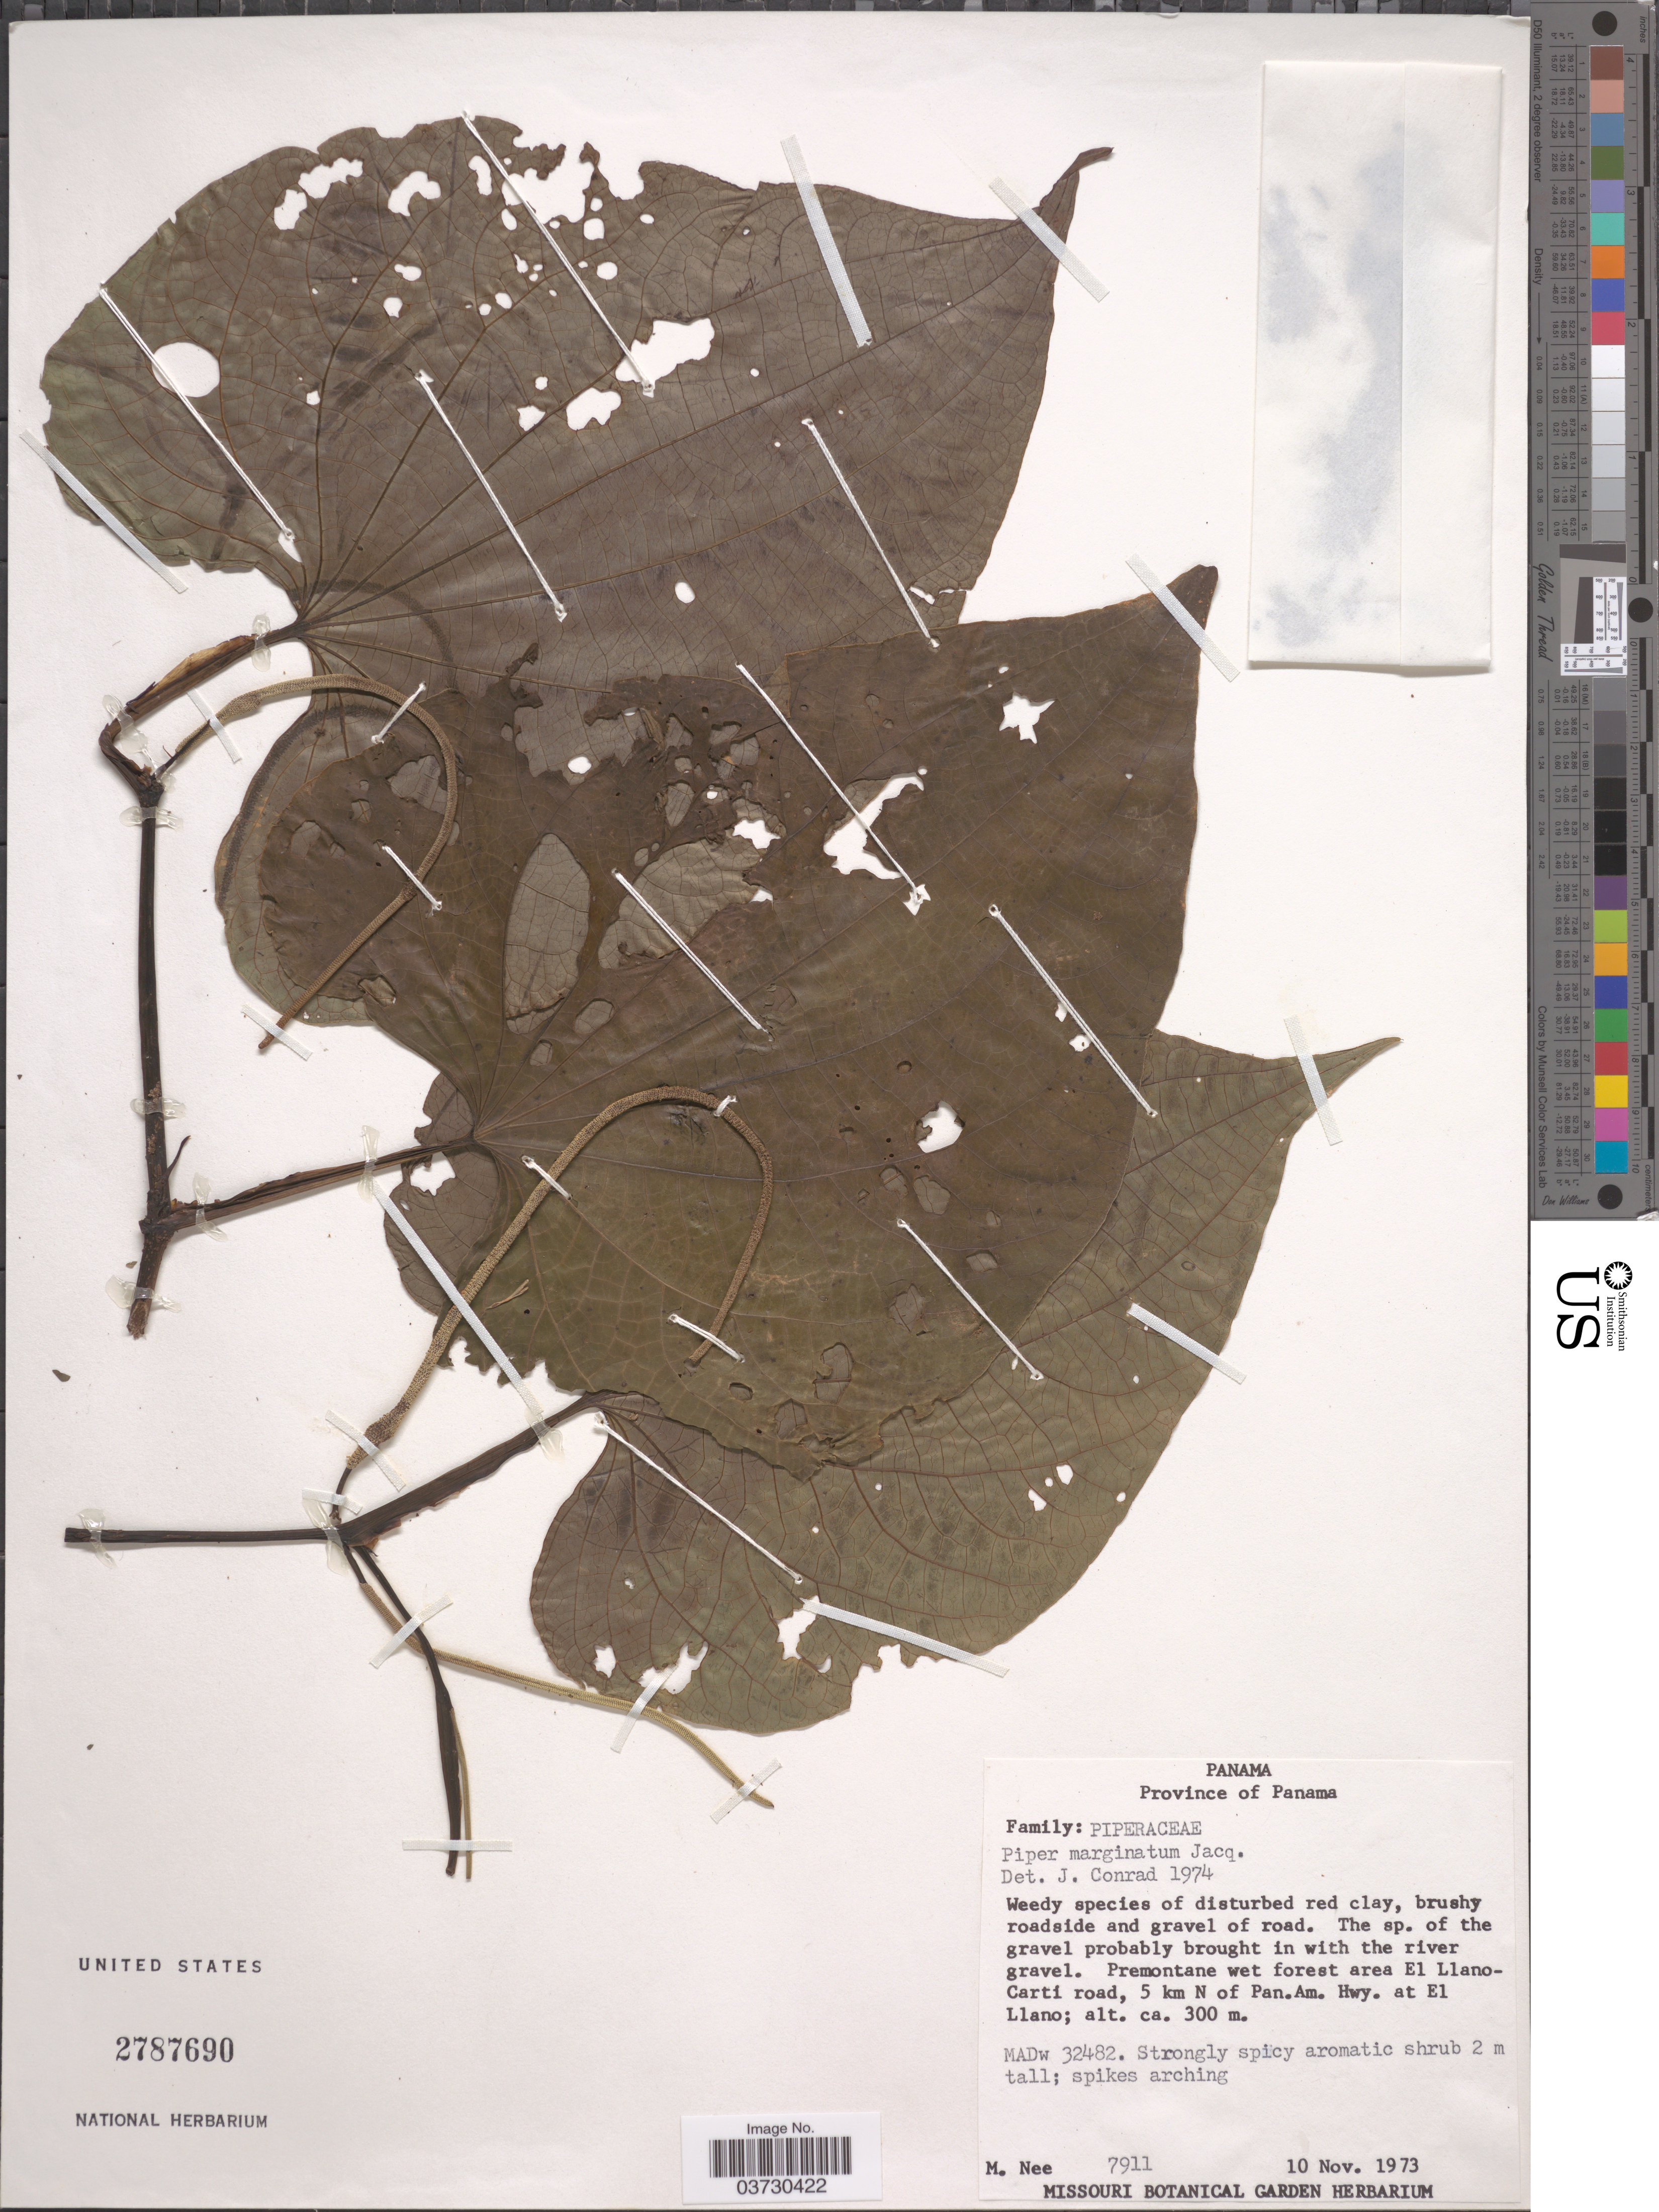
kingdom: Plantae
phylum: Tracheophyta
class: Magnoliopsida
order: Piperales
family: Piperaceae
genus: Piper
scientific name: Piper marginatum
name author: Jacq.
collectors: M. Nee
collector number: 7911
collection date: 1973-11-10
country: Panama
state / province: Panamá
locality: Premontane wet forest area El Llano-Carti road, 5 km N of Pan.Am. Hwy. at El Llano.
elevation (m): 300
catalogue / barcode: US 2787690